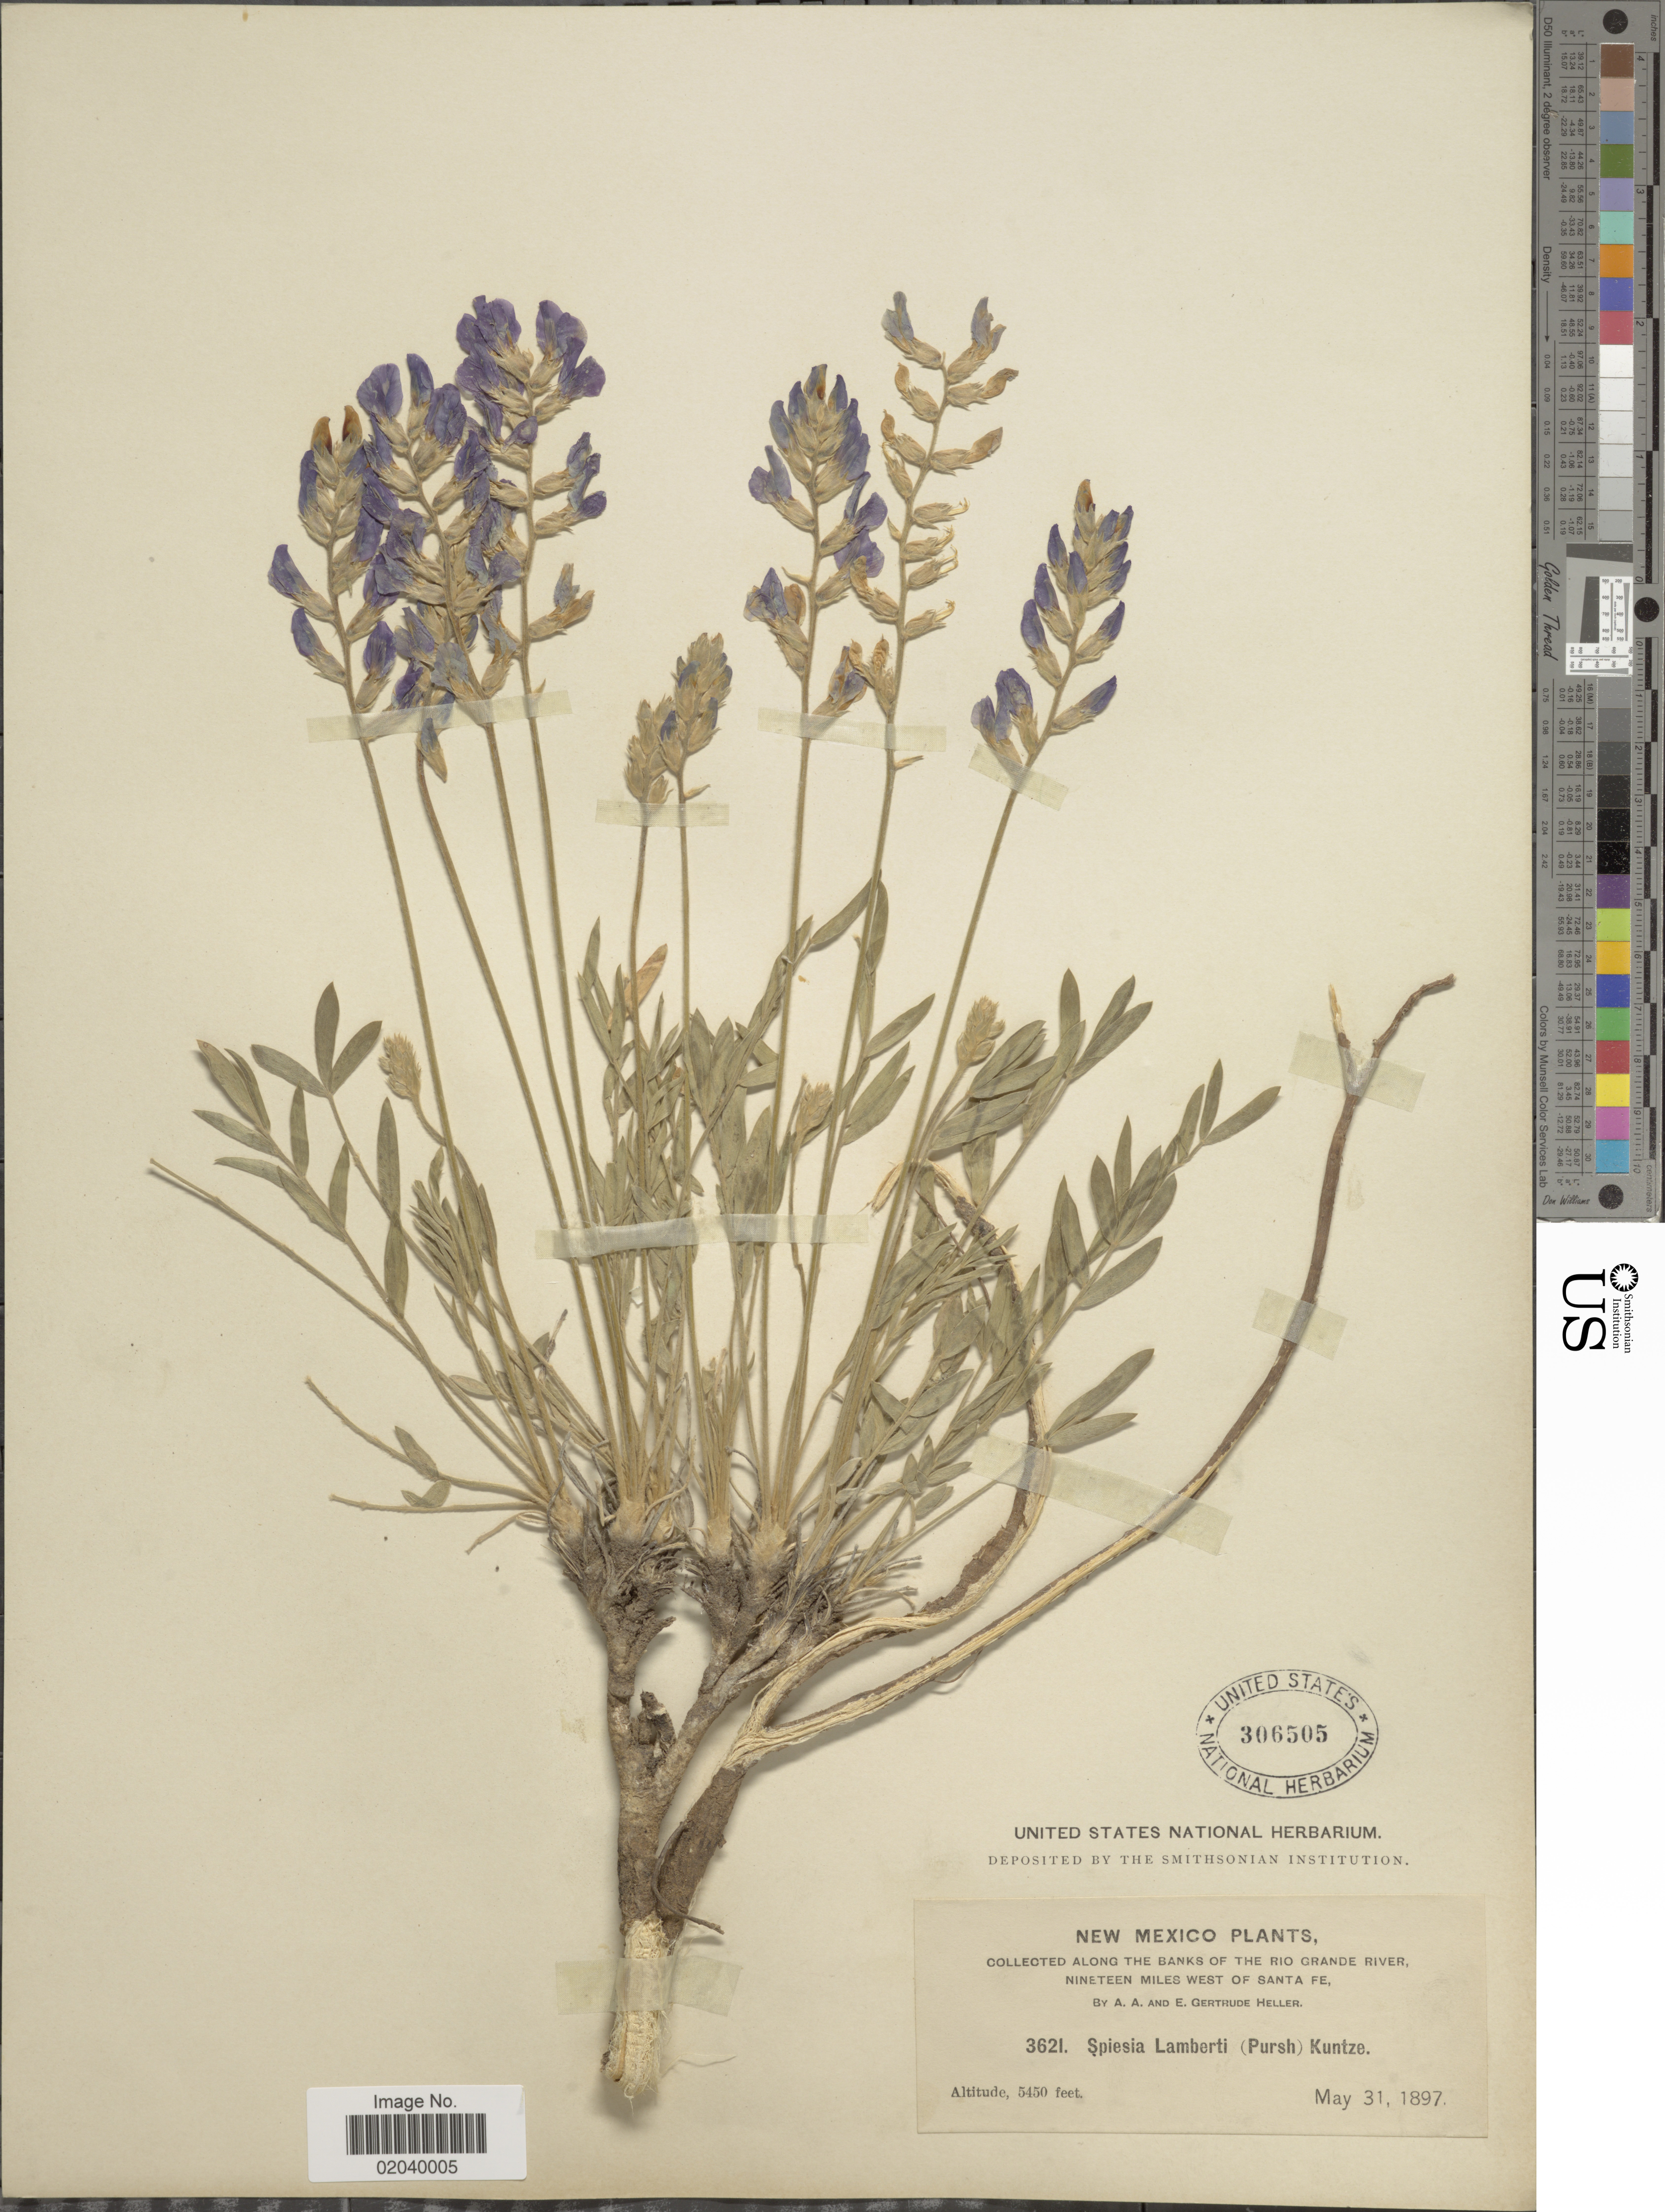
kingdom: Plantae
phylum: Tracheophyta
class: Magnoliopsida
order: Fabales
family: Fabaceae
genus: Oxytropis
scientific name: Oxytropis lambertii var. bigelovii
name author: A. Gray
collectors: A. A. Heller & E. Gertrude Heller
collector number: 3621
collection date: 1897-05-31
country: United States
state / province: New Mexico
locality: Along the banks of the Rio Grande River, nineteen miles west of Sante Fe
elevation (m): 1661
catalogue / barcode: US 306505